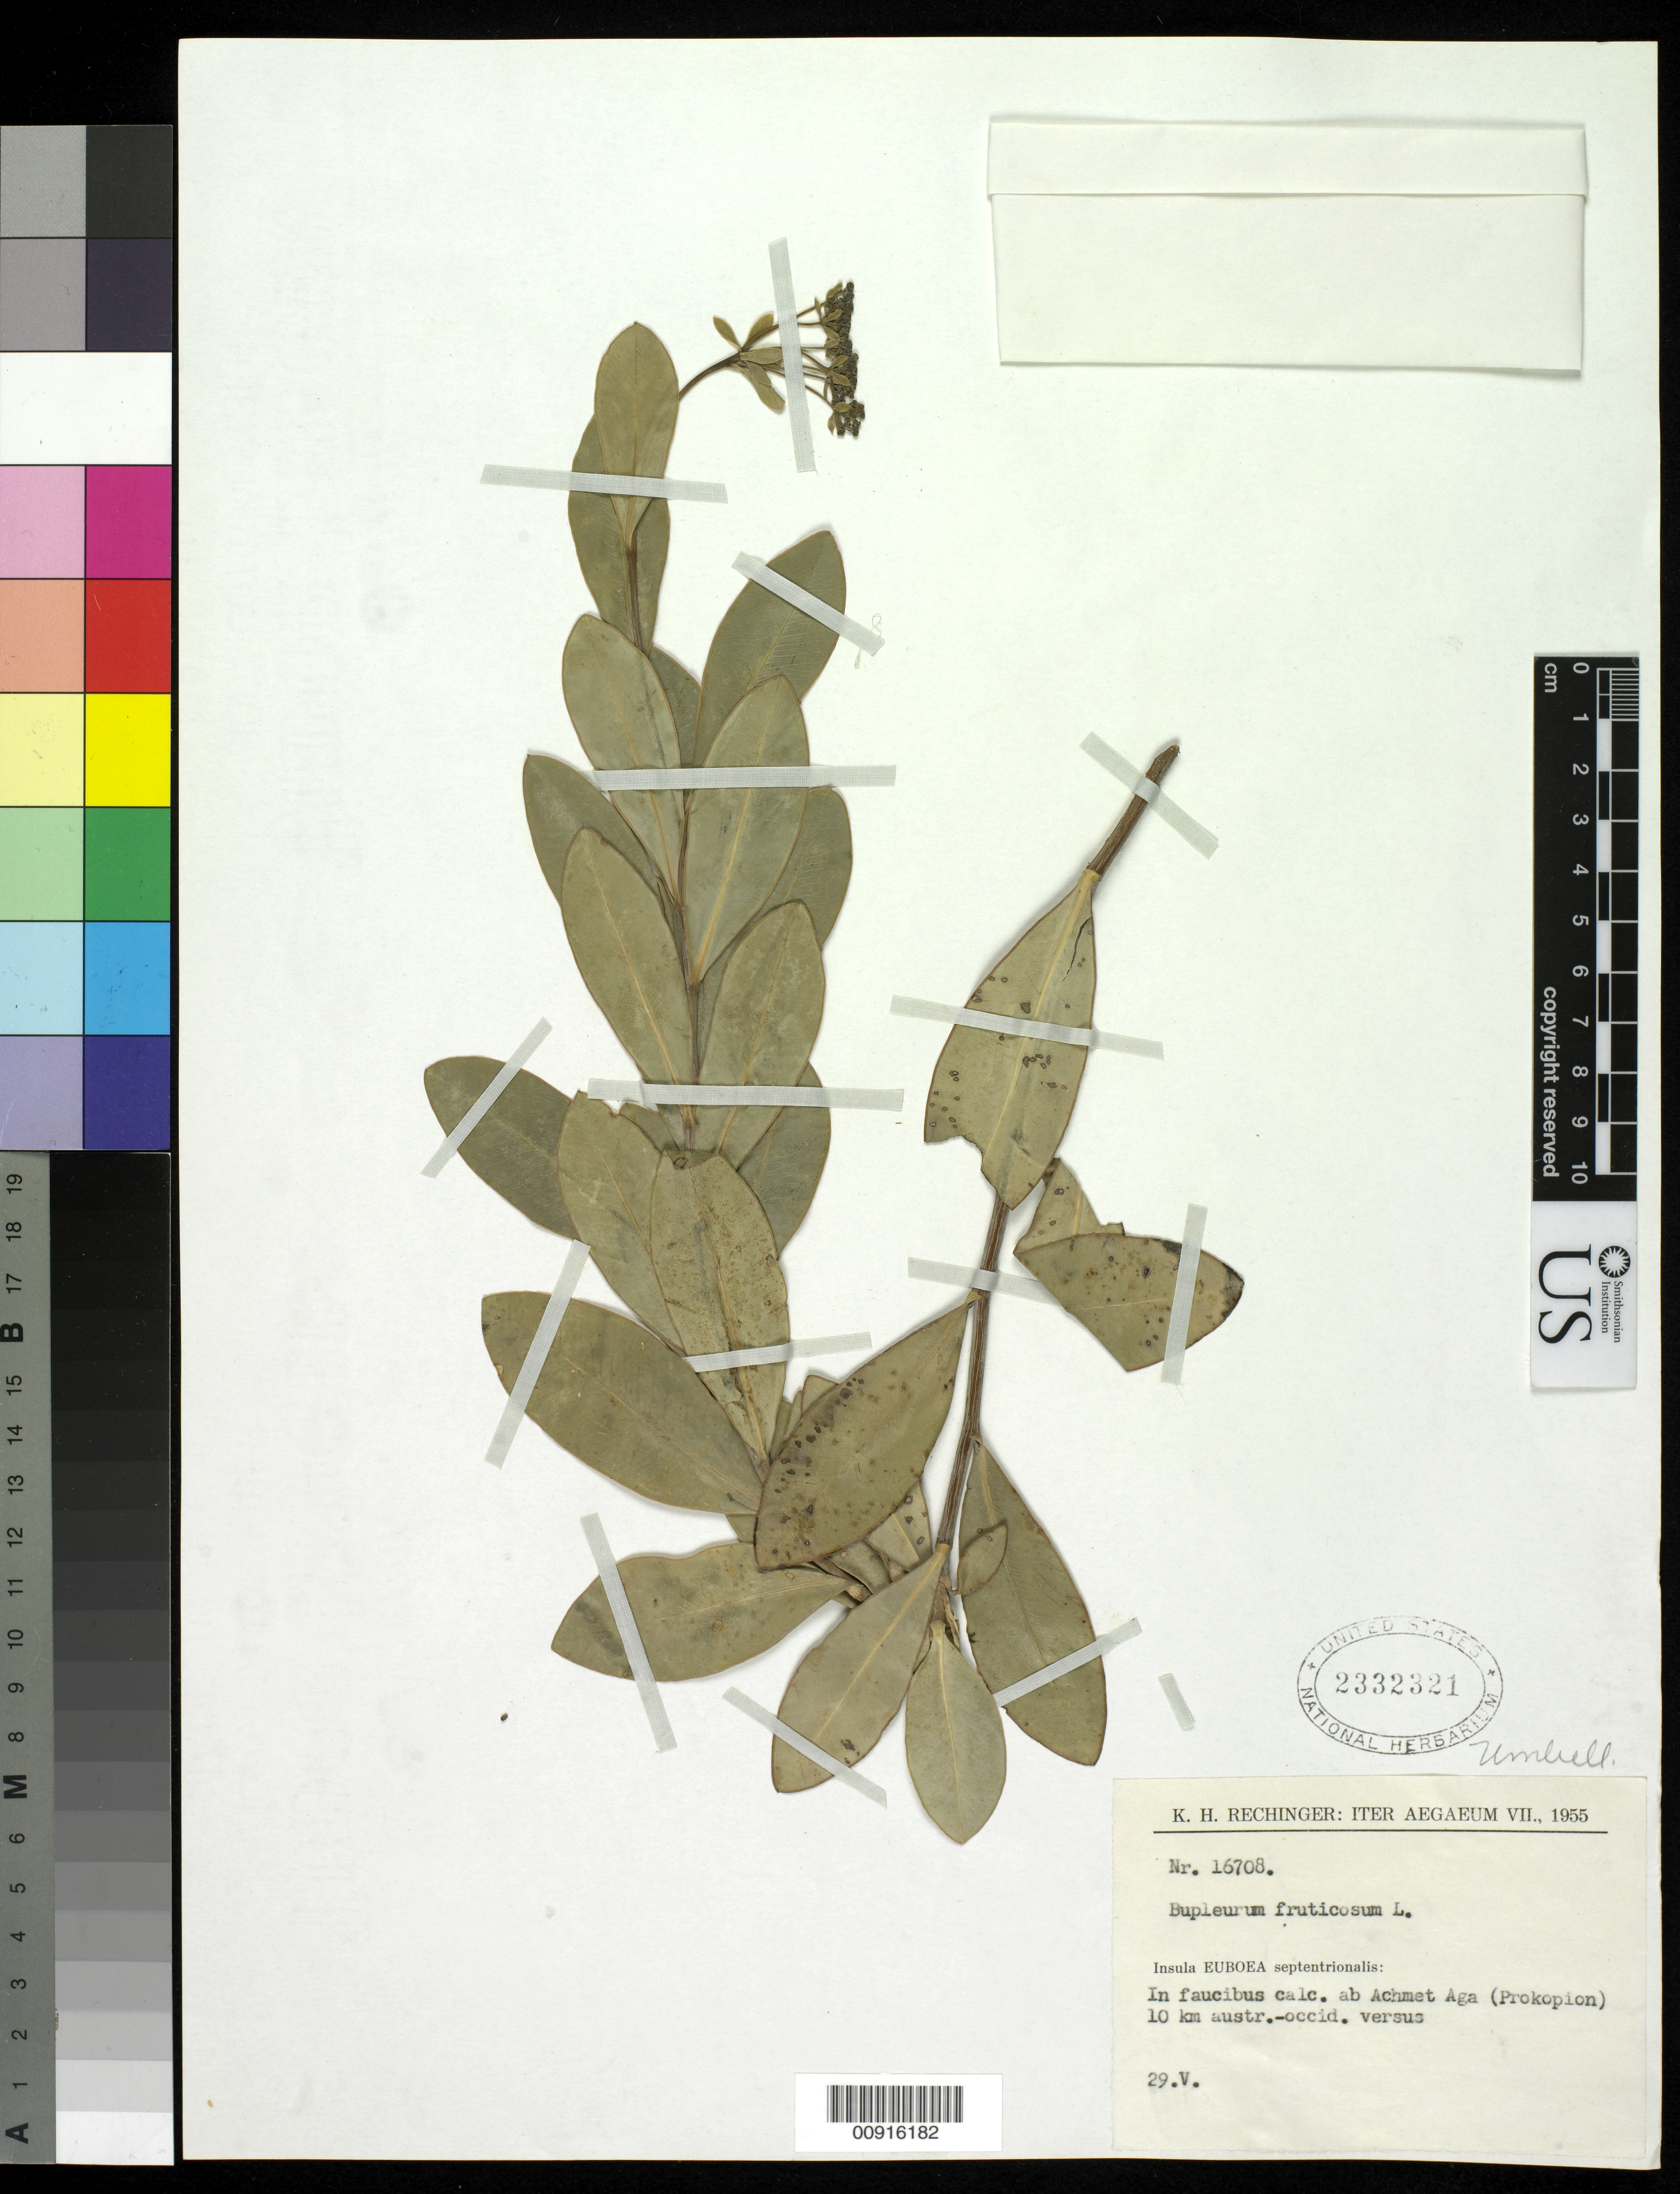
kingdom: Plantae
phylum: Tracheophyta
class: Magnoliopsida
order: Apiales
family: Apiaceae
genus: Bupleurum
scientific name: Bupleurum fruticosum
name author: L.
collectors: K. H. Rechinger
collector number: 16708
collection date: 1955-05-29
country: Greece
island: Euboea Island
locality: Achmet Aga (Prokopion) 10 km. austr.-occid. versus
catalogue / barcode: US 2332321